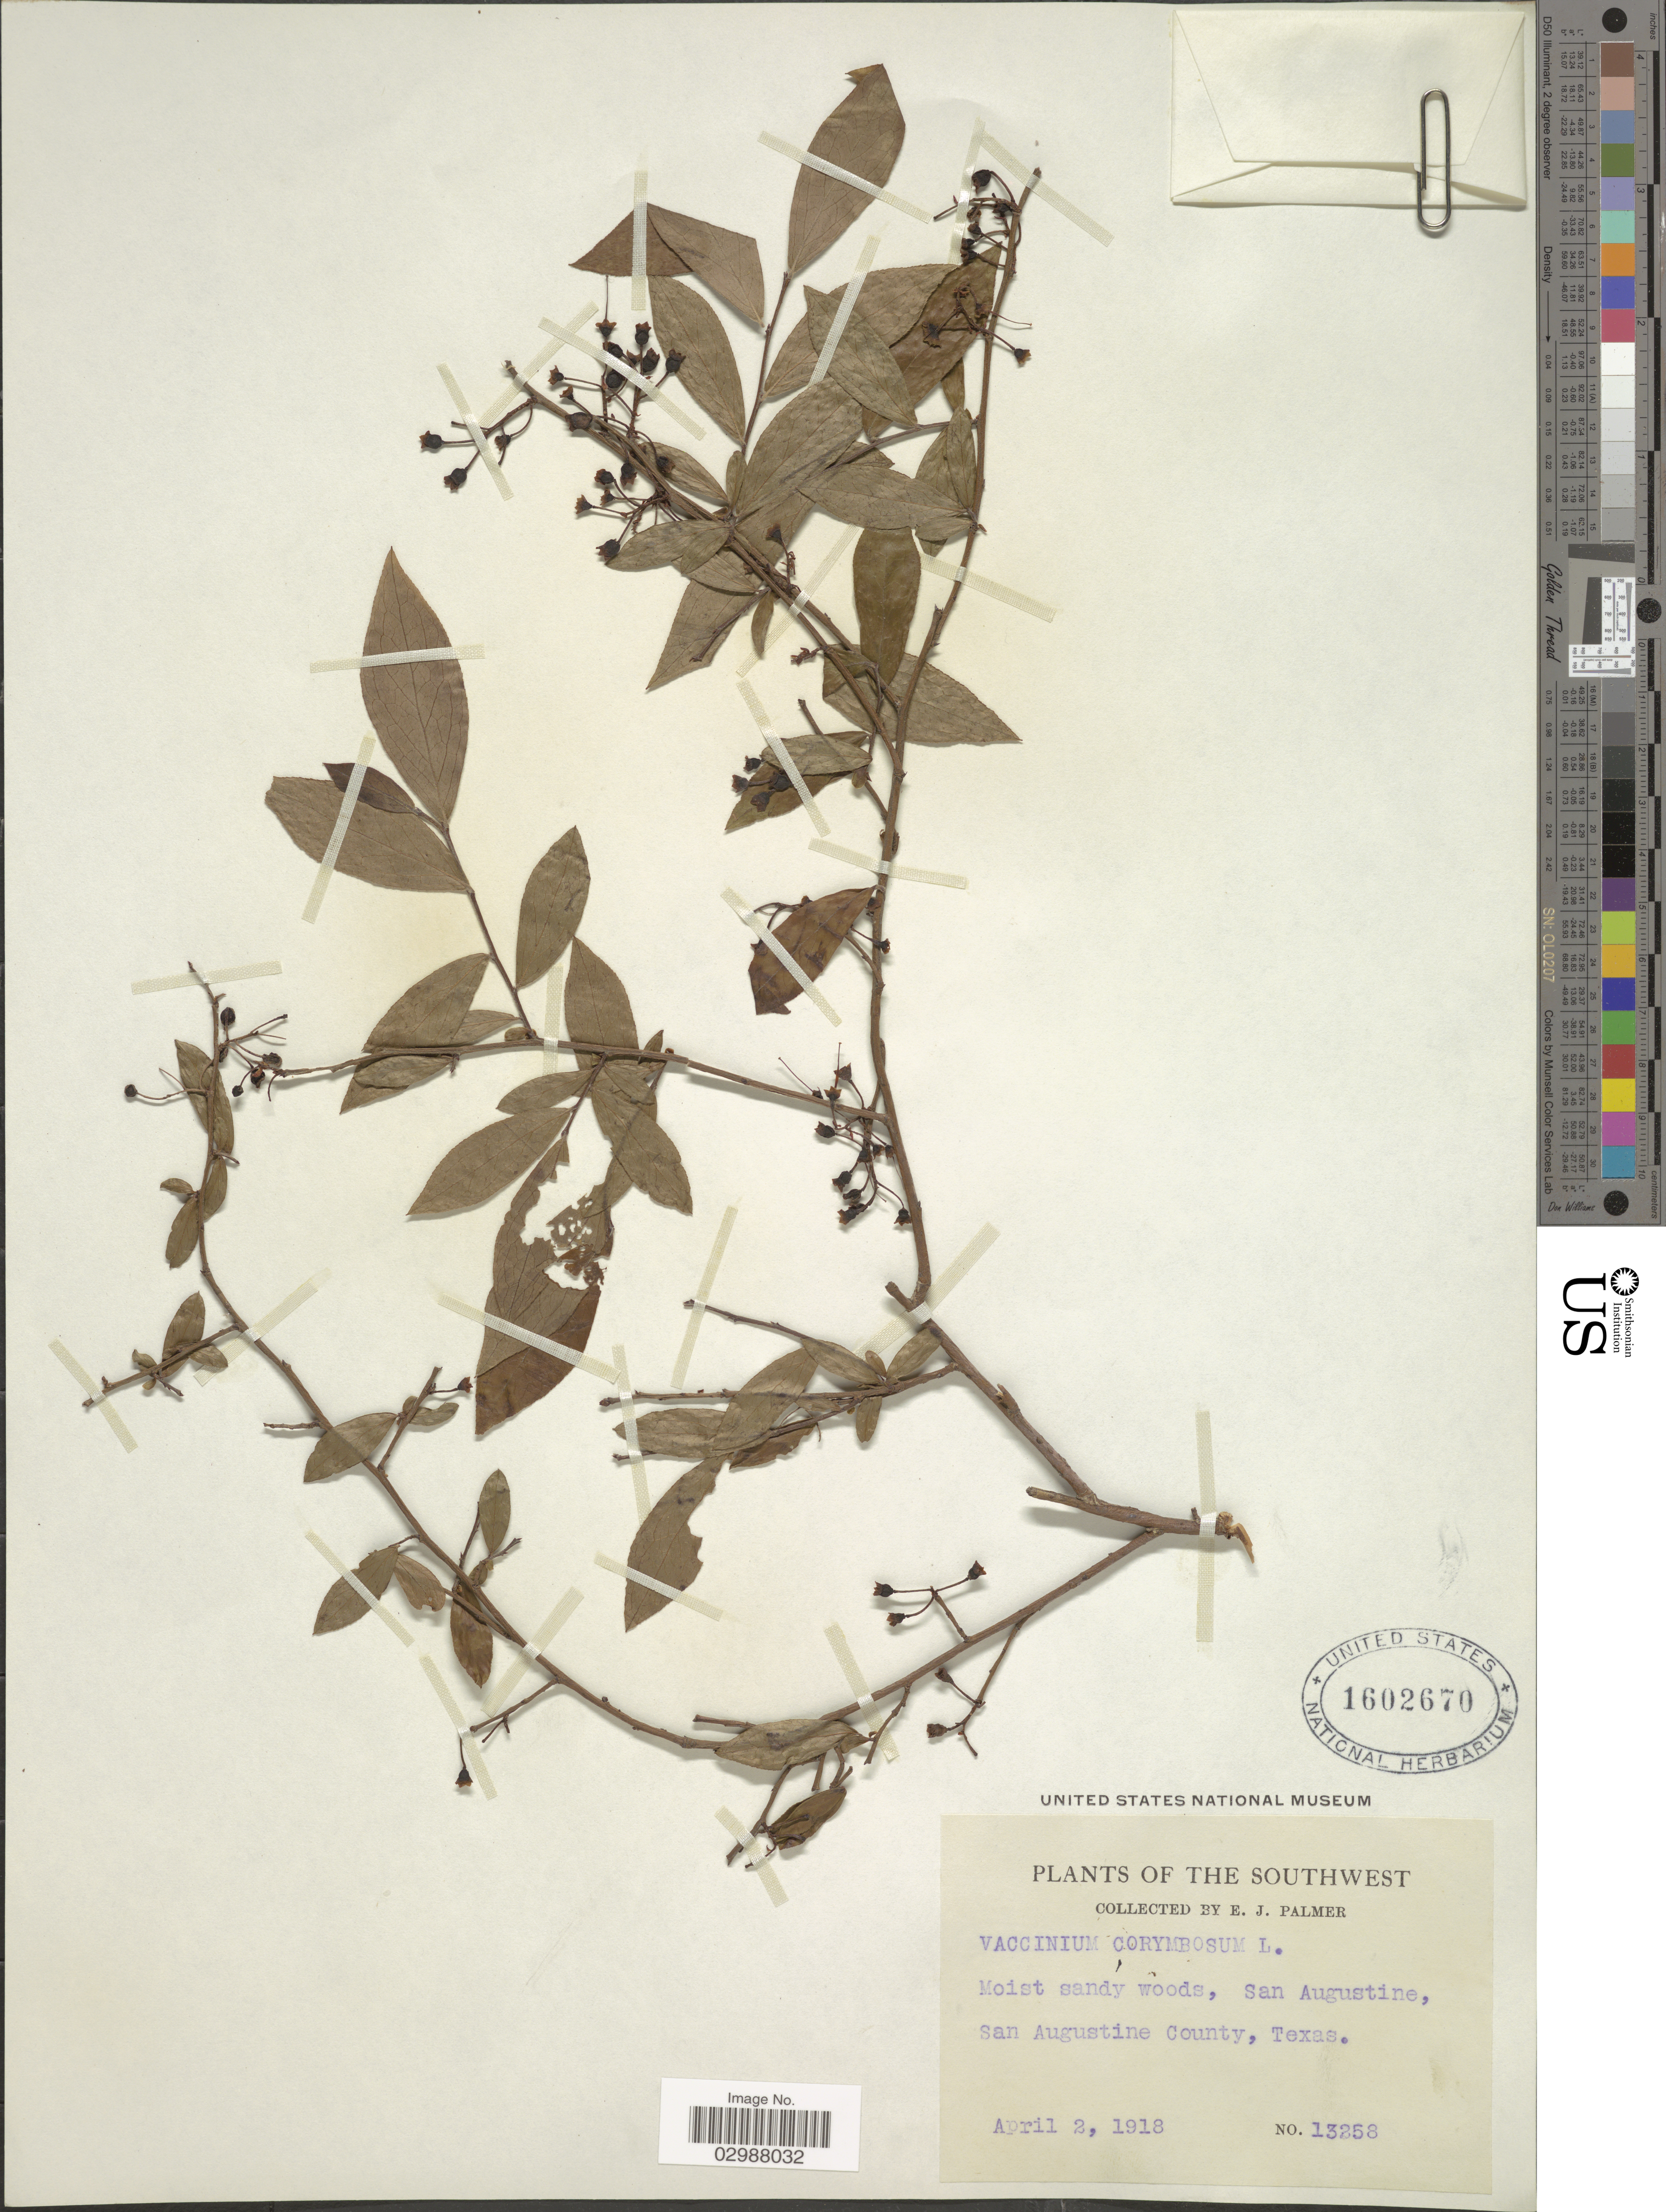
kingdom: Plantae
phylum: Tracheophyta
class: Magnoliopsida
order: Ericales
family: Ericaceae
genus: Vaccinium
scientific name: Vaccinium corymbosum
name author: L.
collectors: E. J. Palmer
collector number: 13258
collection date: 1918-04-02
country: United States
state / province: Texas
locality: Southwest. San Augustine, San Augustine County.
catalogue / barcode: US 1602670